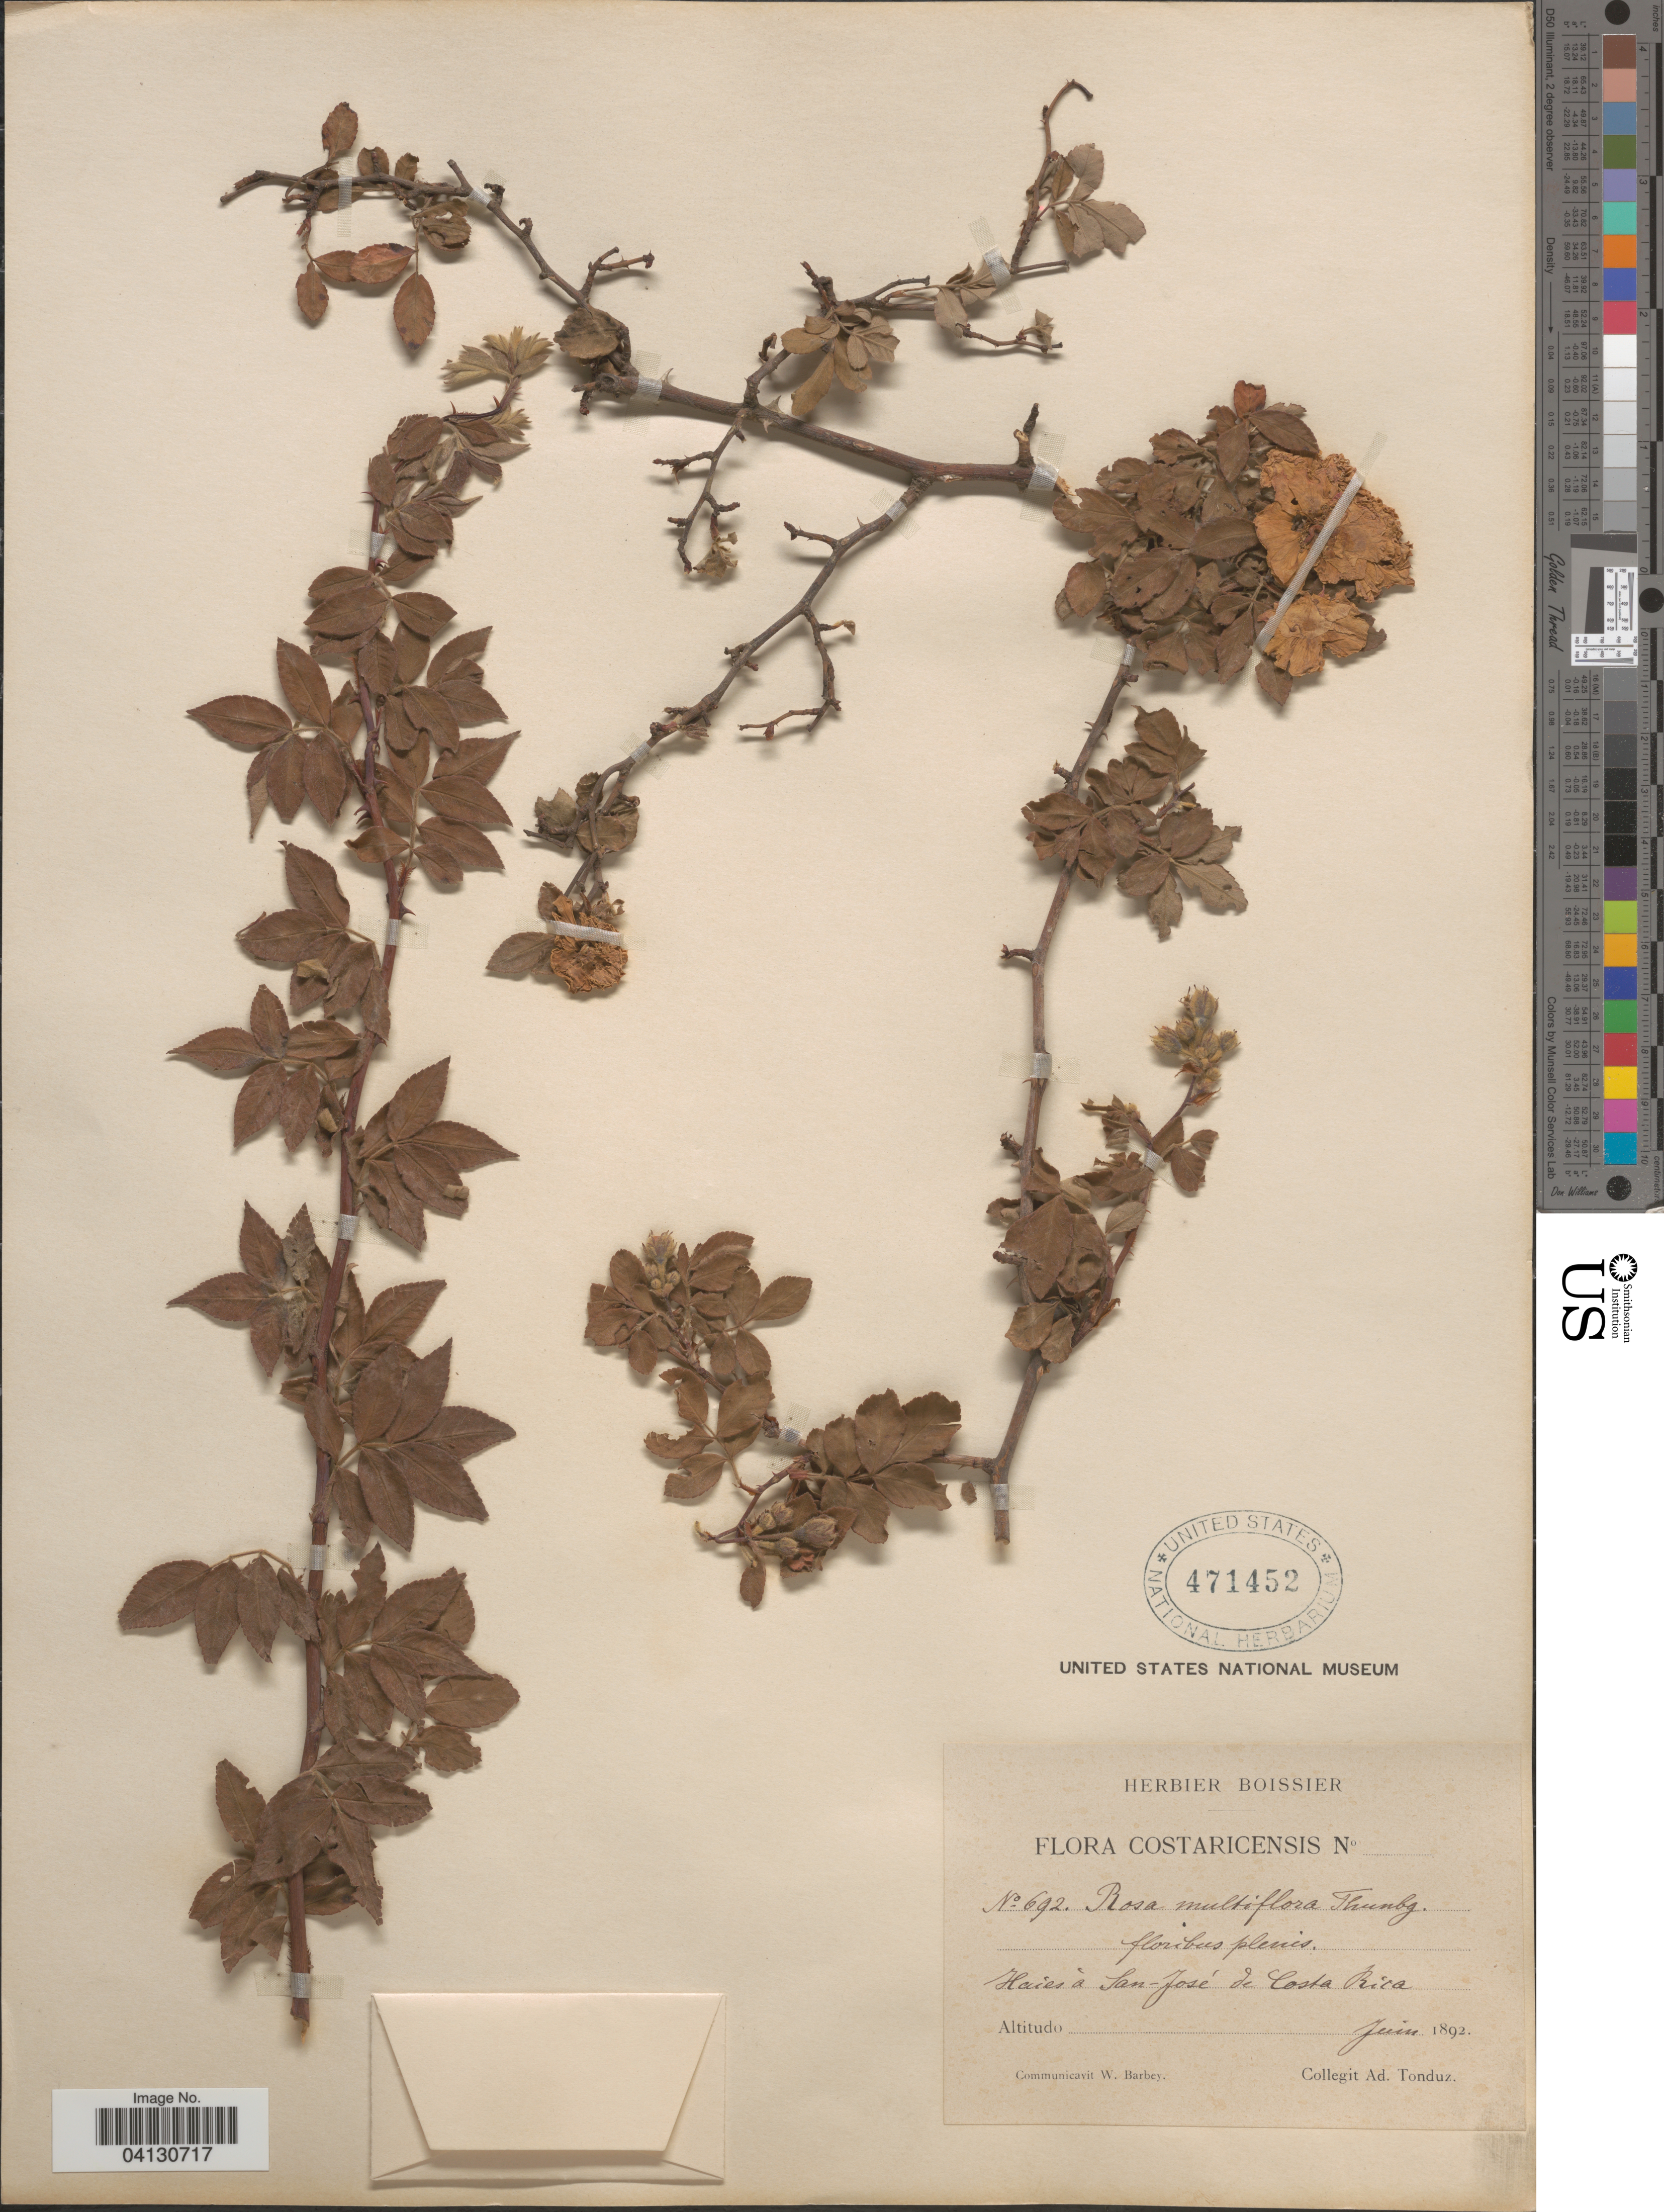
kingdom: Plantae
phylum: Tracheophyta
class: Magnoliopsida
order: Rosales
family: Rosaceae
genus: Rosa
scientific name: Rosa multiflora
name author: Thunb.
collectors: A. Tonduz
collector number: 692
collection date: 1892-06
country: Costa Rica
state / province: San José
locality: Haies à San-José.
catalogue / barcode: US 471452